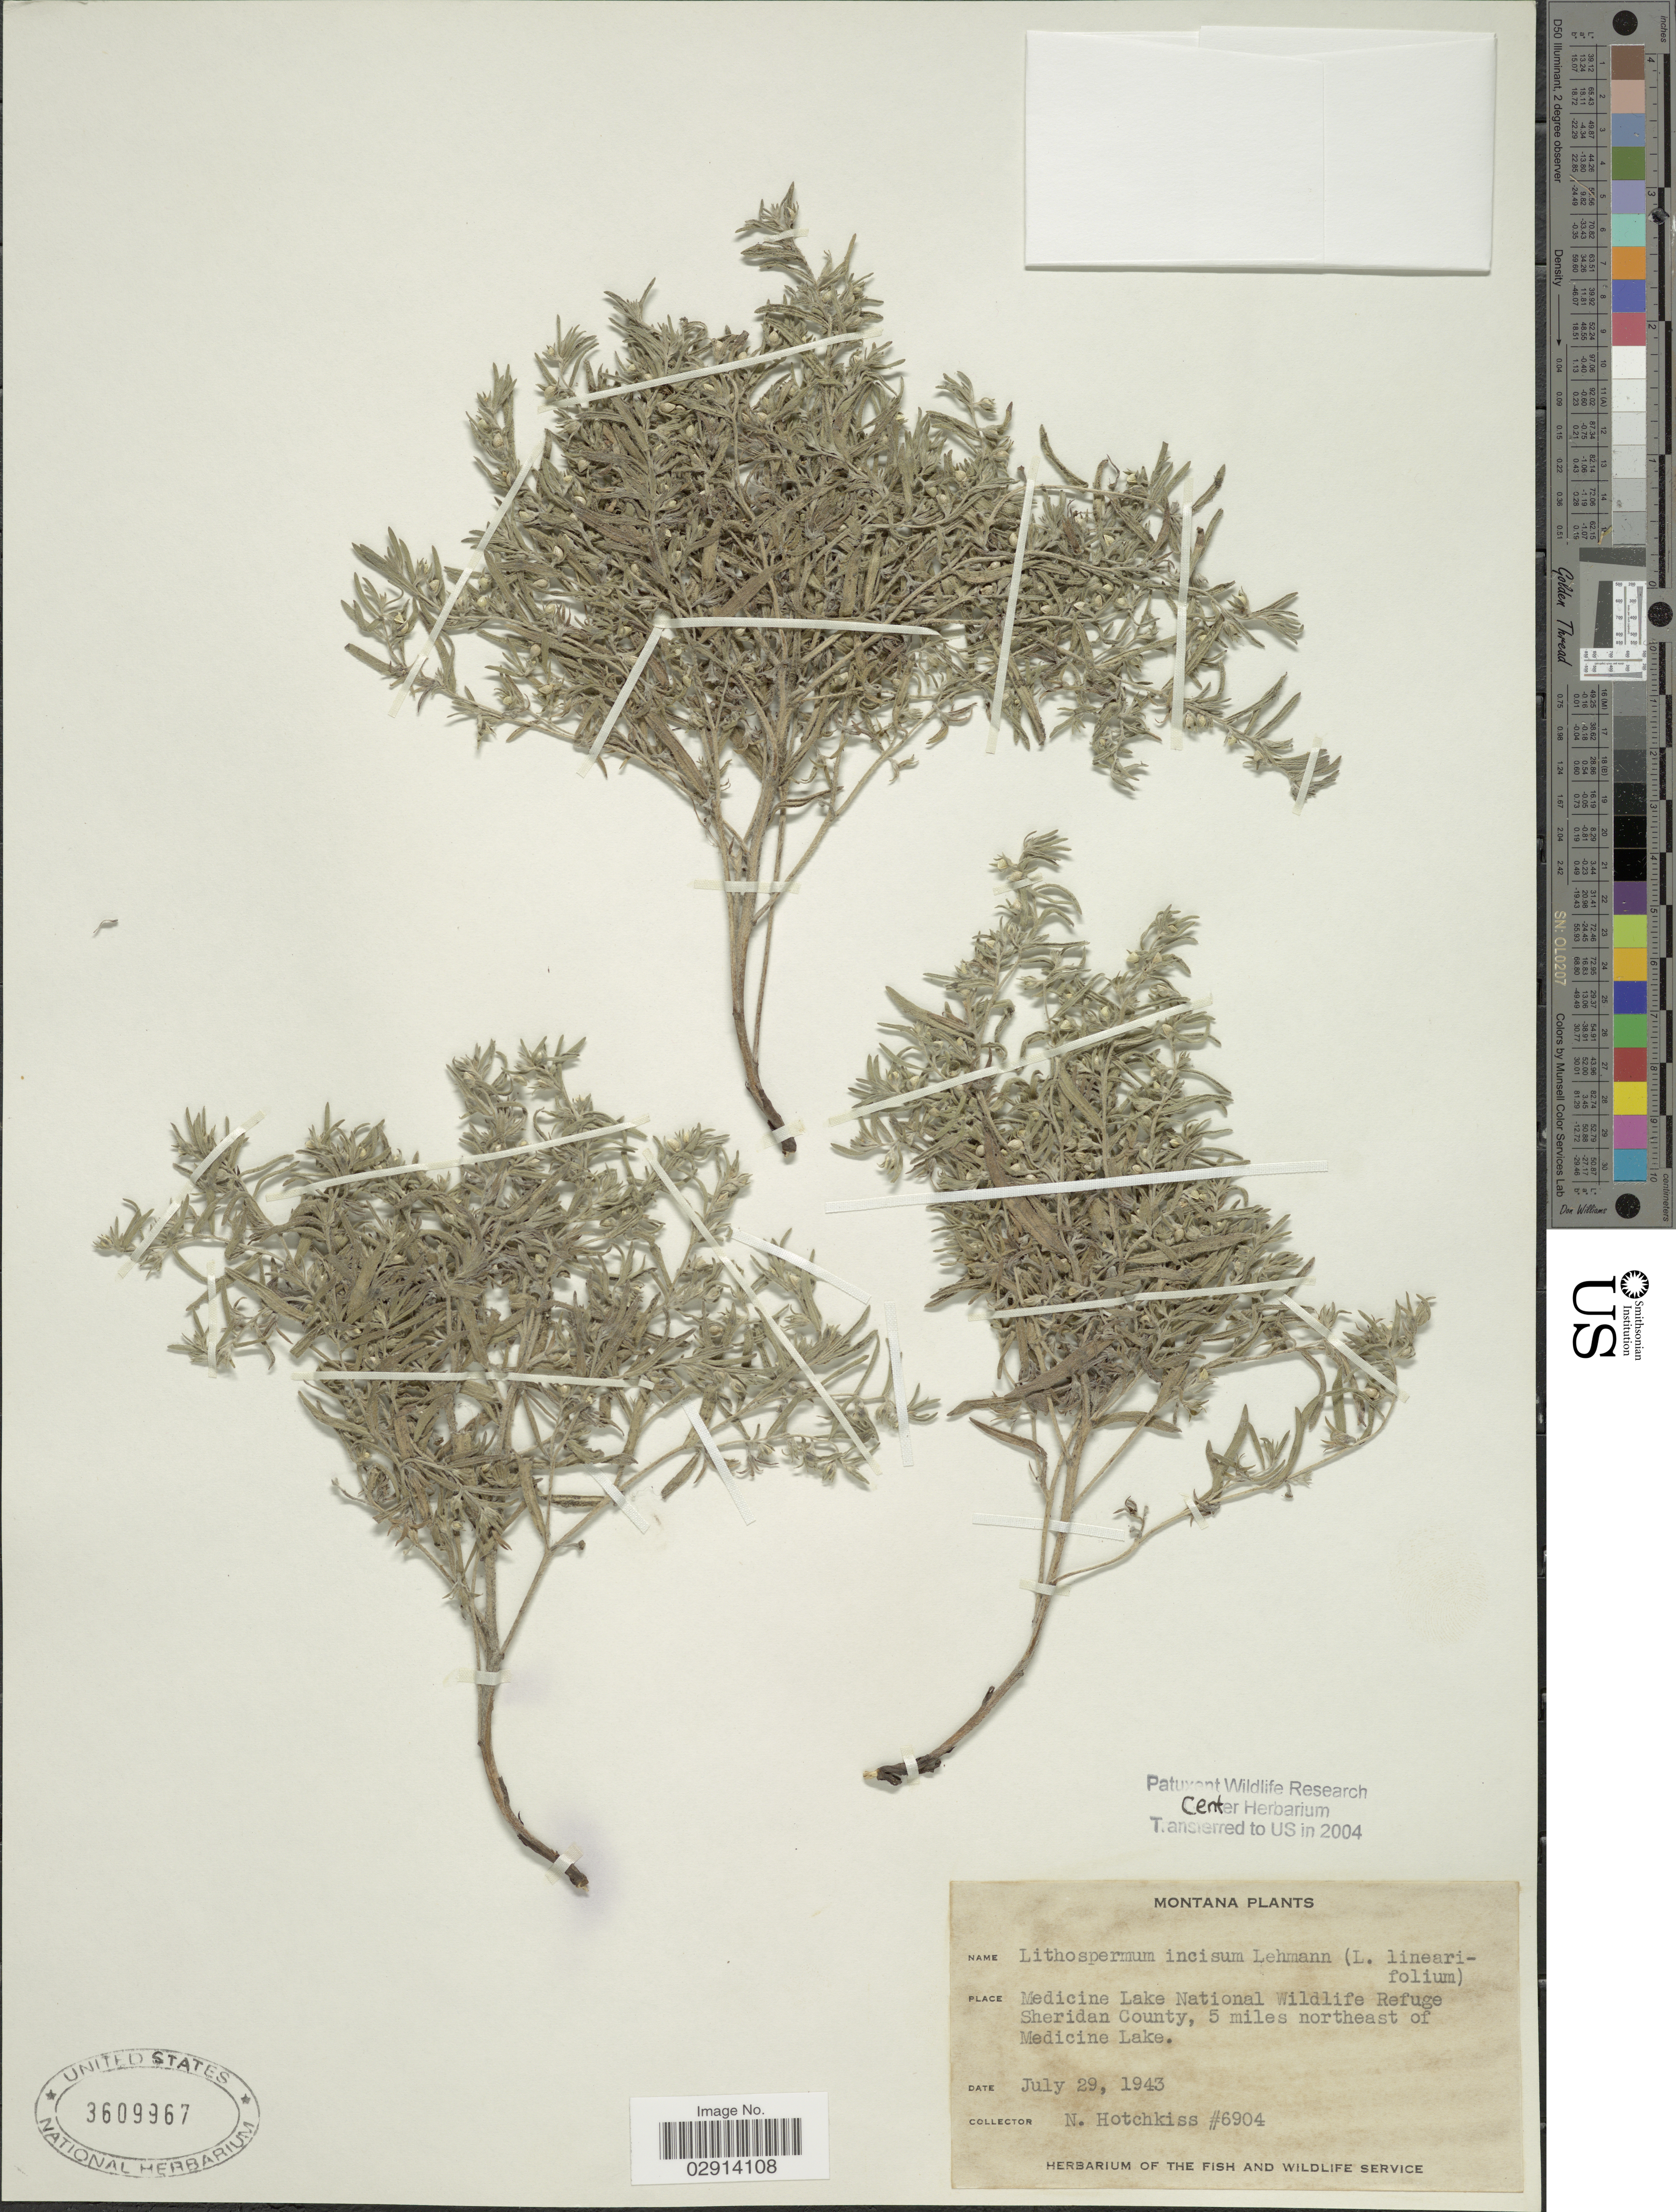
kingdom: Plantae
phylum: Tracheophyta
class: Magnoliopsida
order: Boraginales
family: Boraginaceae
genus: Lithospermum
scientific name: Lithospermum incisum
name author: Lehm.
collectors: N. Hotchkiss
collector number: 6904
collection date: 1943-07-29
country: United States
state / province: Montana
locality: Medicine Lake National Wildlife Refuge Sheridan County, 5 miles northeast of Medicine Lake.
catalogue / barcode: US 3609967